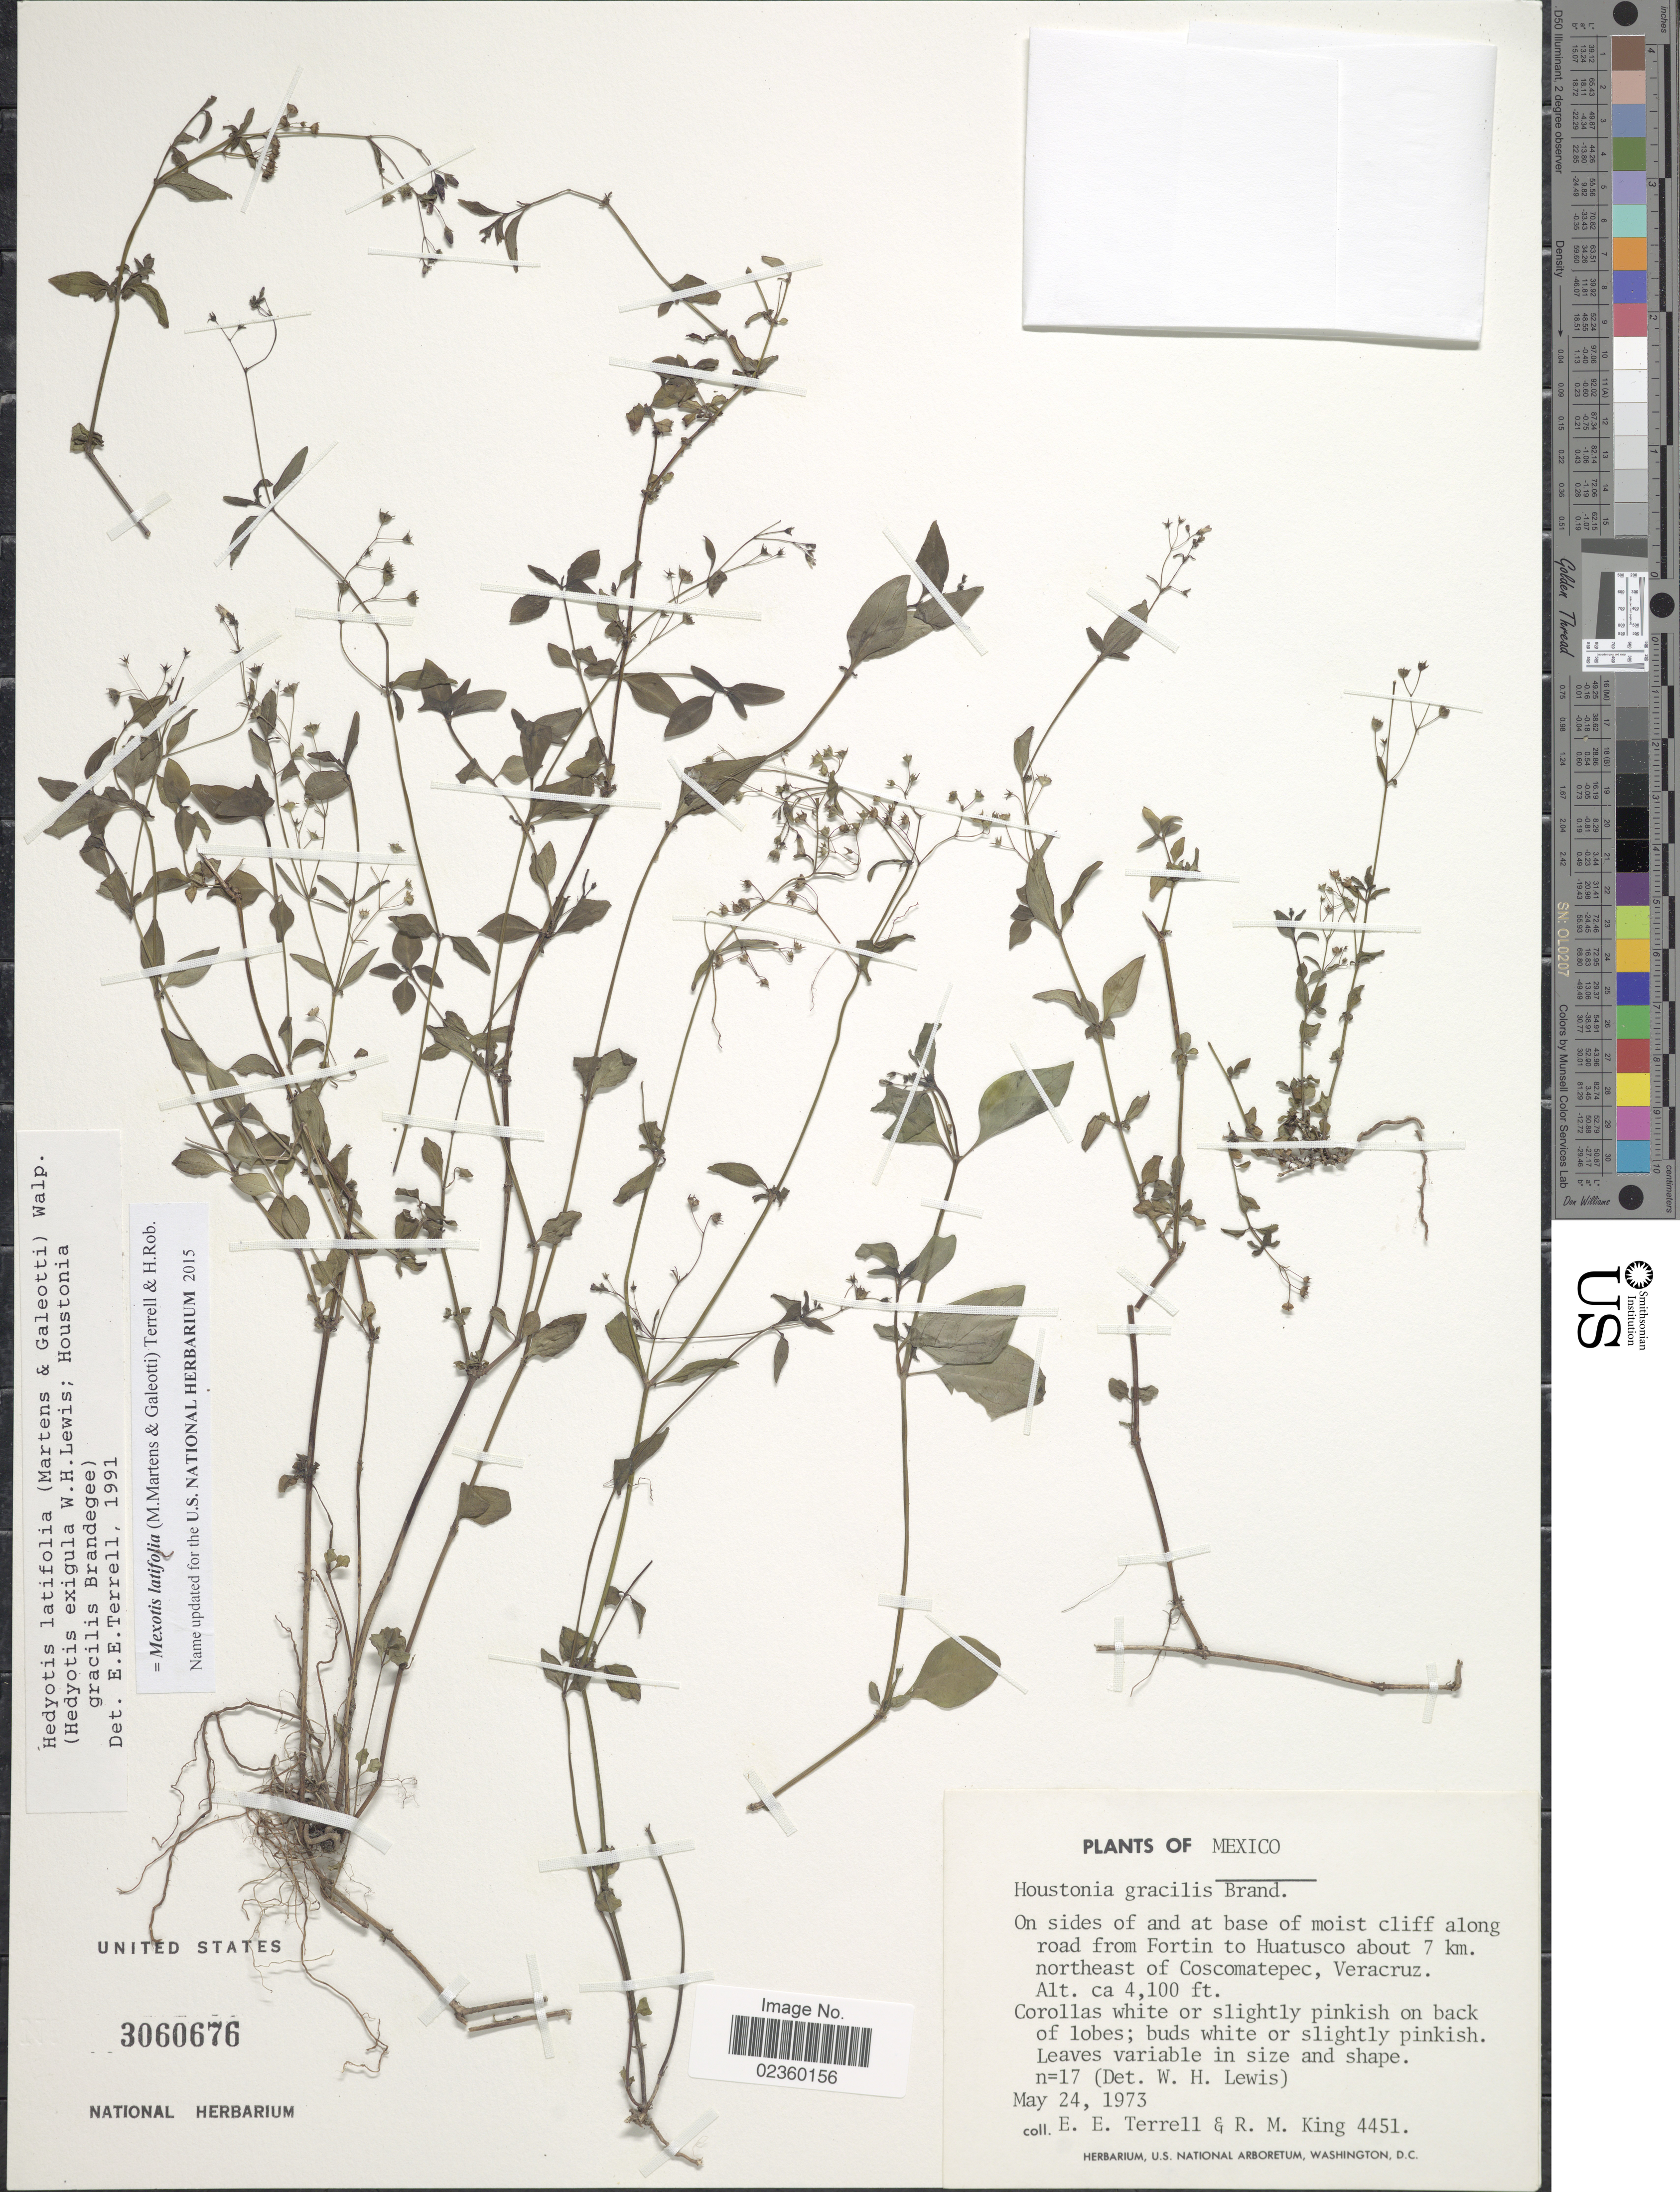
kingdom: Plantae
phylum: Tracheophyta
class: Magnoliopsida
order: Gentianales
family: Rubiaceae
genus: Mexotis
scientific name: Mexotis latifolia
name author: (M. Martens & Galeotti) Terrell & H. Rob.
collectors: E. E. Terrell & R. M. King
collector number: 4451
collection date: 1973-05-24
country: Mexico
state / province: Veracruz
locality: On sides of and at base of moist cliff along road from Fortin Huatusco about 7 km northeast of Coscomatepec, Veracruz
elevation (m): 1250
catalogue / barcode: US 3060676